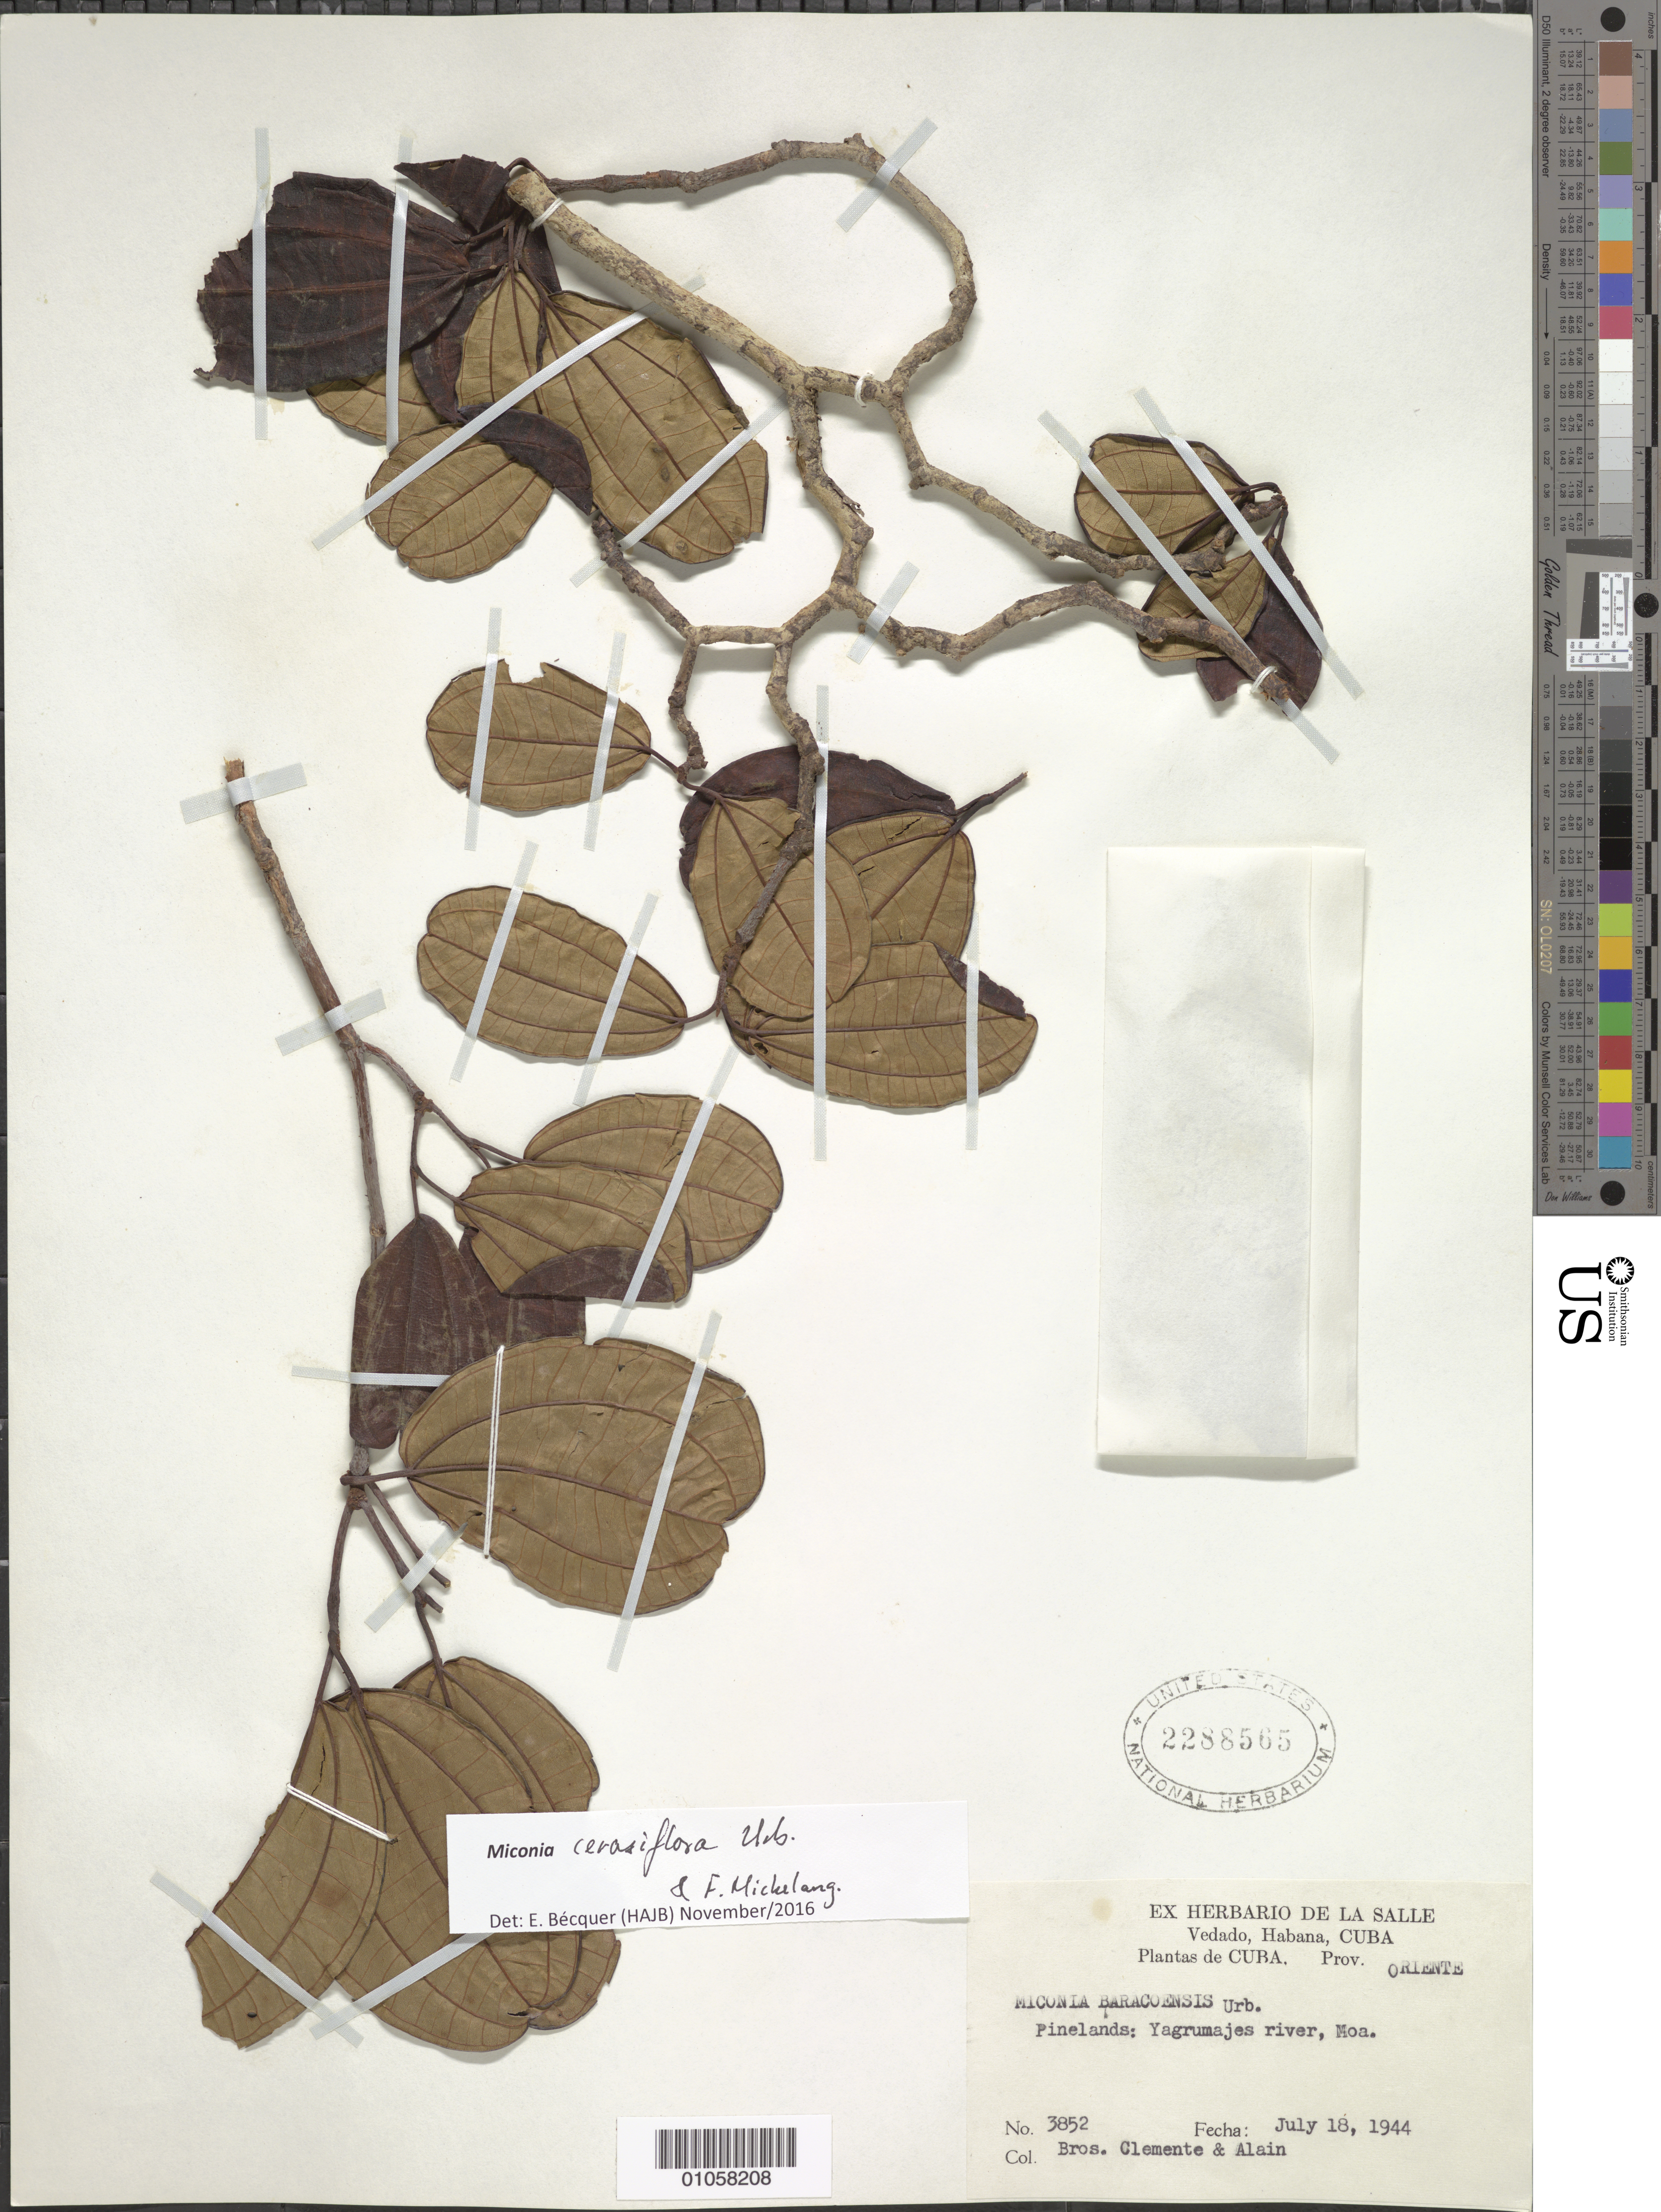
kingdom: Plantae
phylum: Tracheophyta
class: Magnoliopsida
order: Myrtales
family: Melastomataceae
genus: Miconia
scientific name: Miconia cerasiflora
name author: Urb.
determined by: Bécquer Granados, E. R., (HAJB)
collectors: Bro. Clemente & A. H. Liogier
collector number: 3852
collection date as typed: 18 Jul 1944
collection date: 1944-07-18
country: Cuba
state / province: Holguín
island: Cuba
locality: Yagrumajes River, Moa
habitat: Pinelands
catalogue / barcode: US 2288565